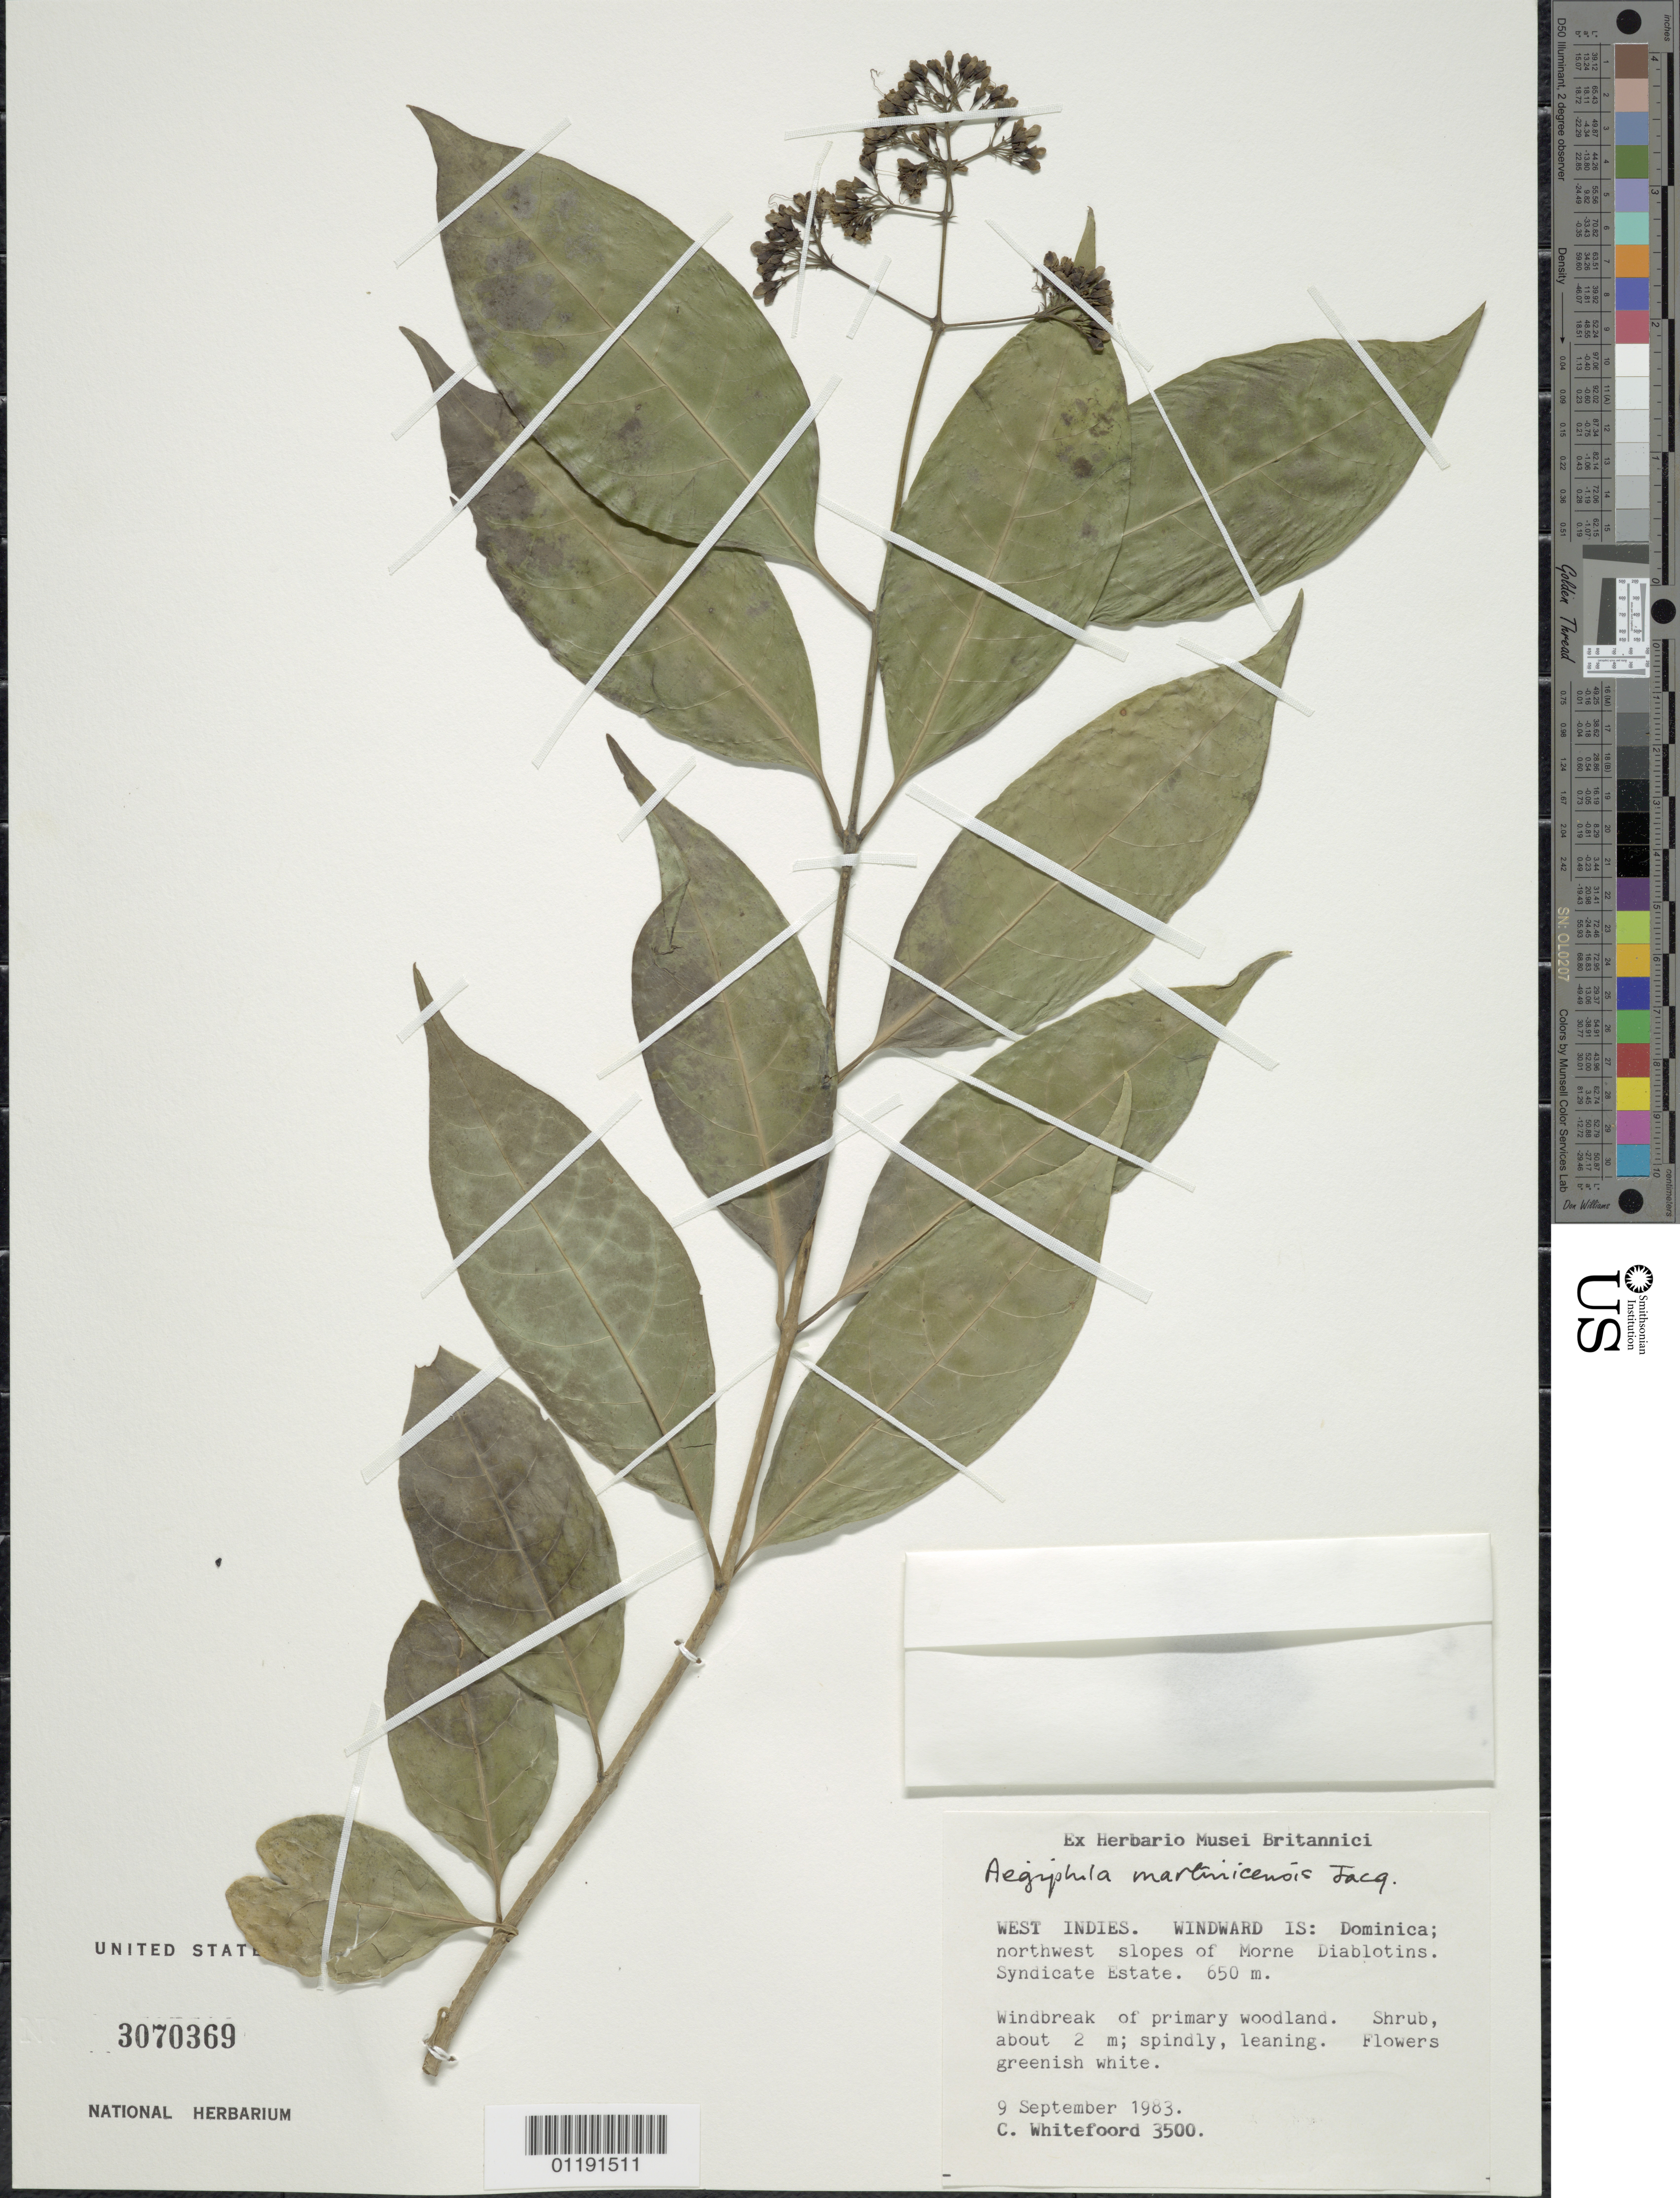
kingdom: Plantae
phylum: Tracheophyta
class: Magnoliopsida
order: Lamiales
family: Lamiaceae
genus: Aegiphila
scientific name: Aegiphila martinicensis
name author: Jacq.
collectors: C. Whitefoord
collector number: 3500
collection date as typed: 09 Sep 1983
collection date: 1983-09-09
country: Dominica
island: Dominica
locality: NW slopes of Morne Diablotins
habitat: Slopes, windbreak of primary woodland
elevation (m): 650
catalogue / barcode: US 3070369